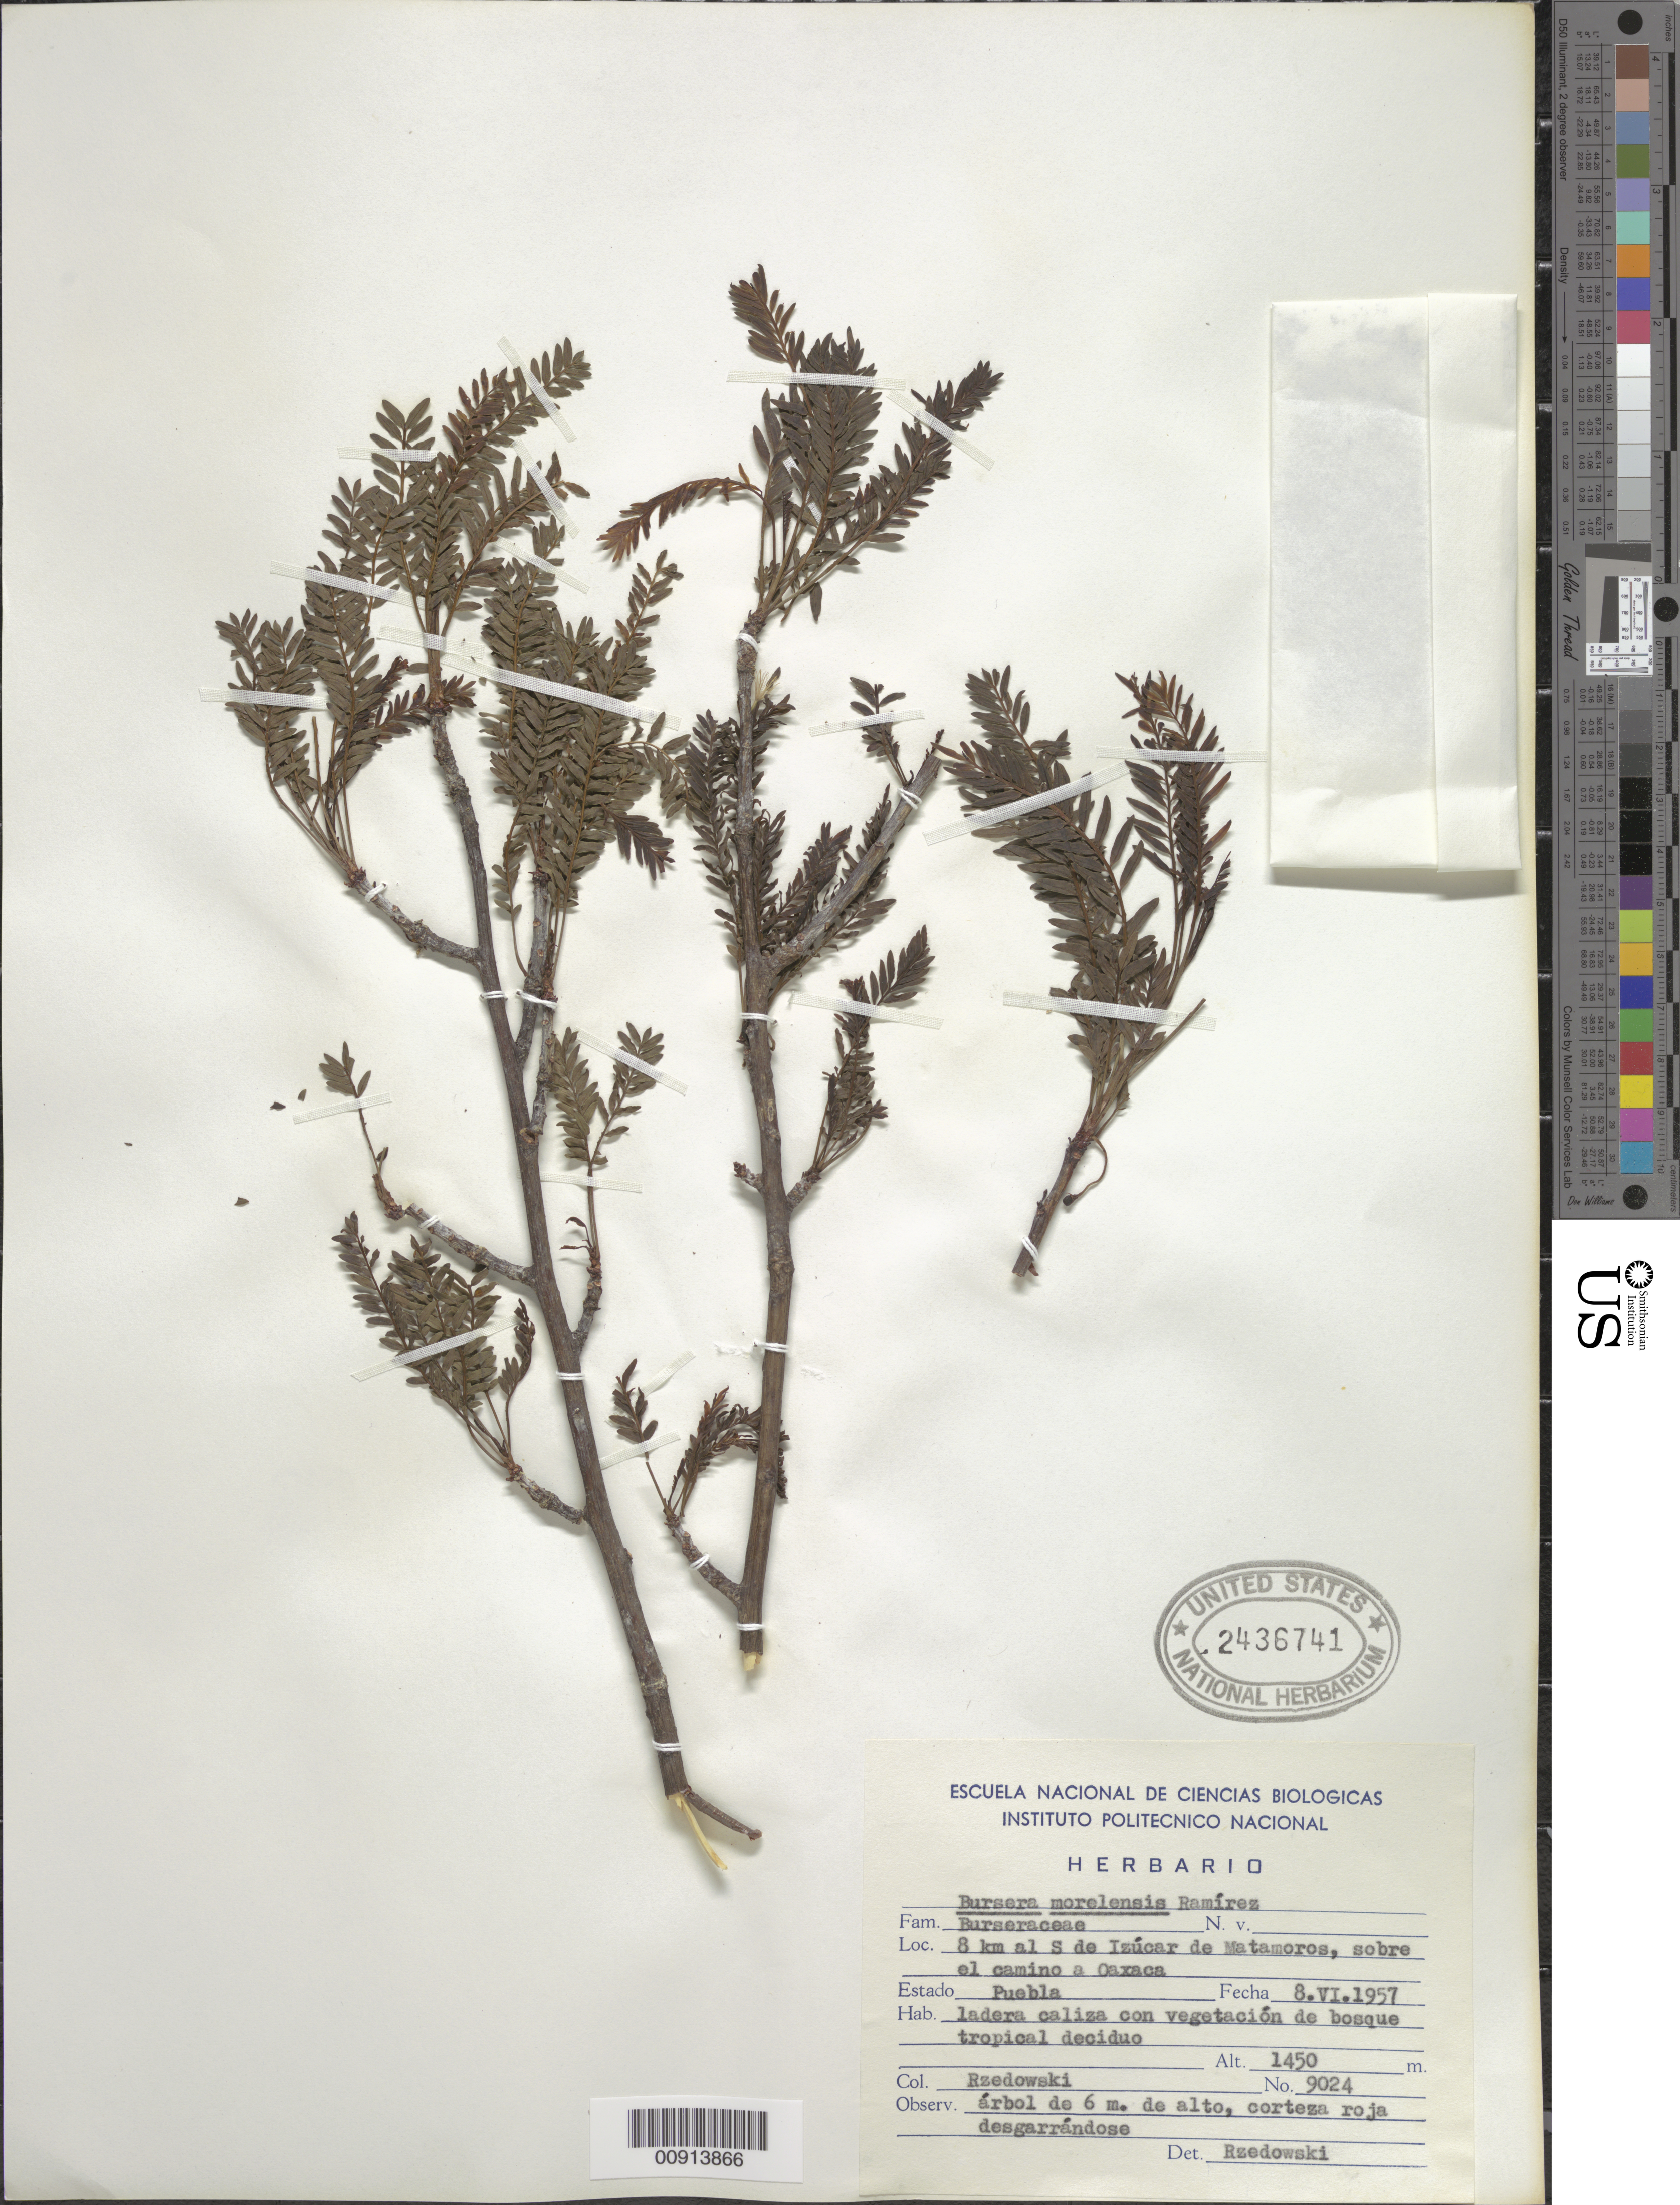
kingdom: Plantae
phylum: Tracheophyta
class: Magnoliopsida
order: Sapindales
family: Burseraceae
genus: Bursera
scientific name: Bursera morelensis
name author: Ramírez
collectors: J. Rzedowski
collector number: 9024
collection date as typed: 08 Jun 1957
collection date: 1957-06-08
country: Mexico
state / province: Puebla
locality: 8 km al S de Izúcar de Matamoros, sobre el camino a Oaxaca, Estado Puebla.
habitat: Ladera caliza con vegetación de bosque tropical deciduo.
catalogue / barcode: US 2436741